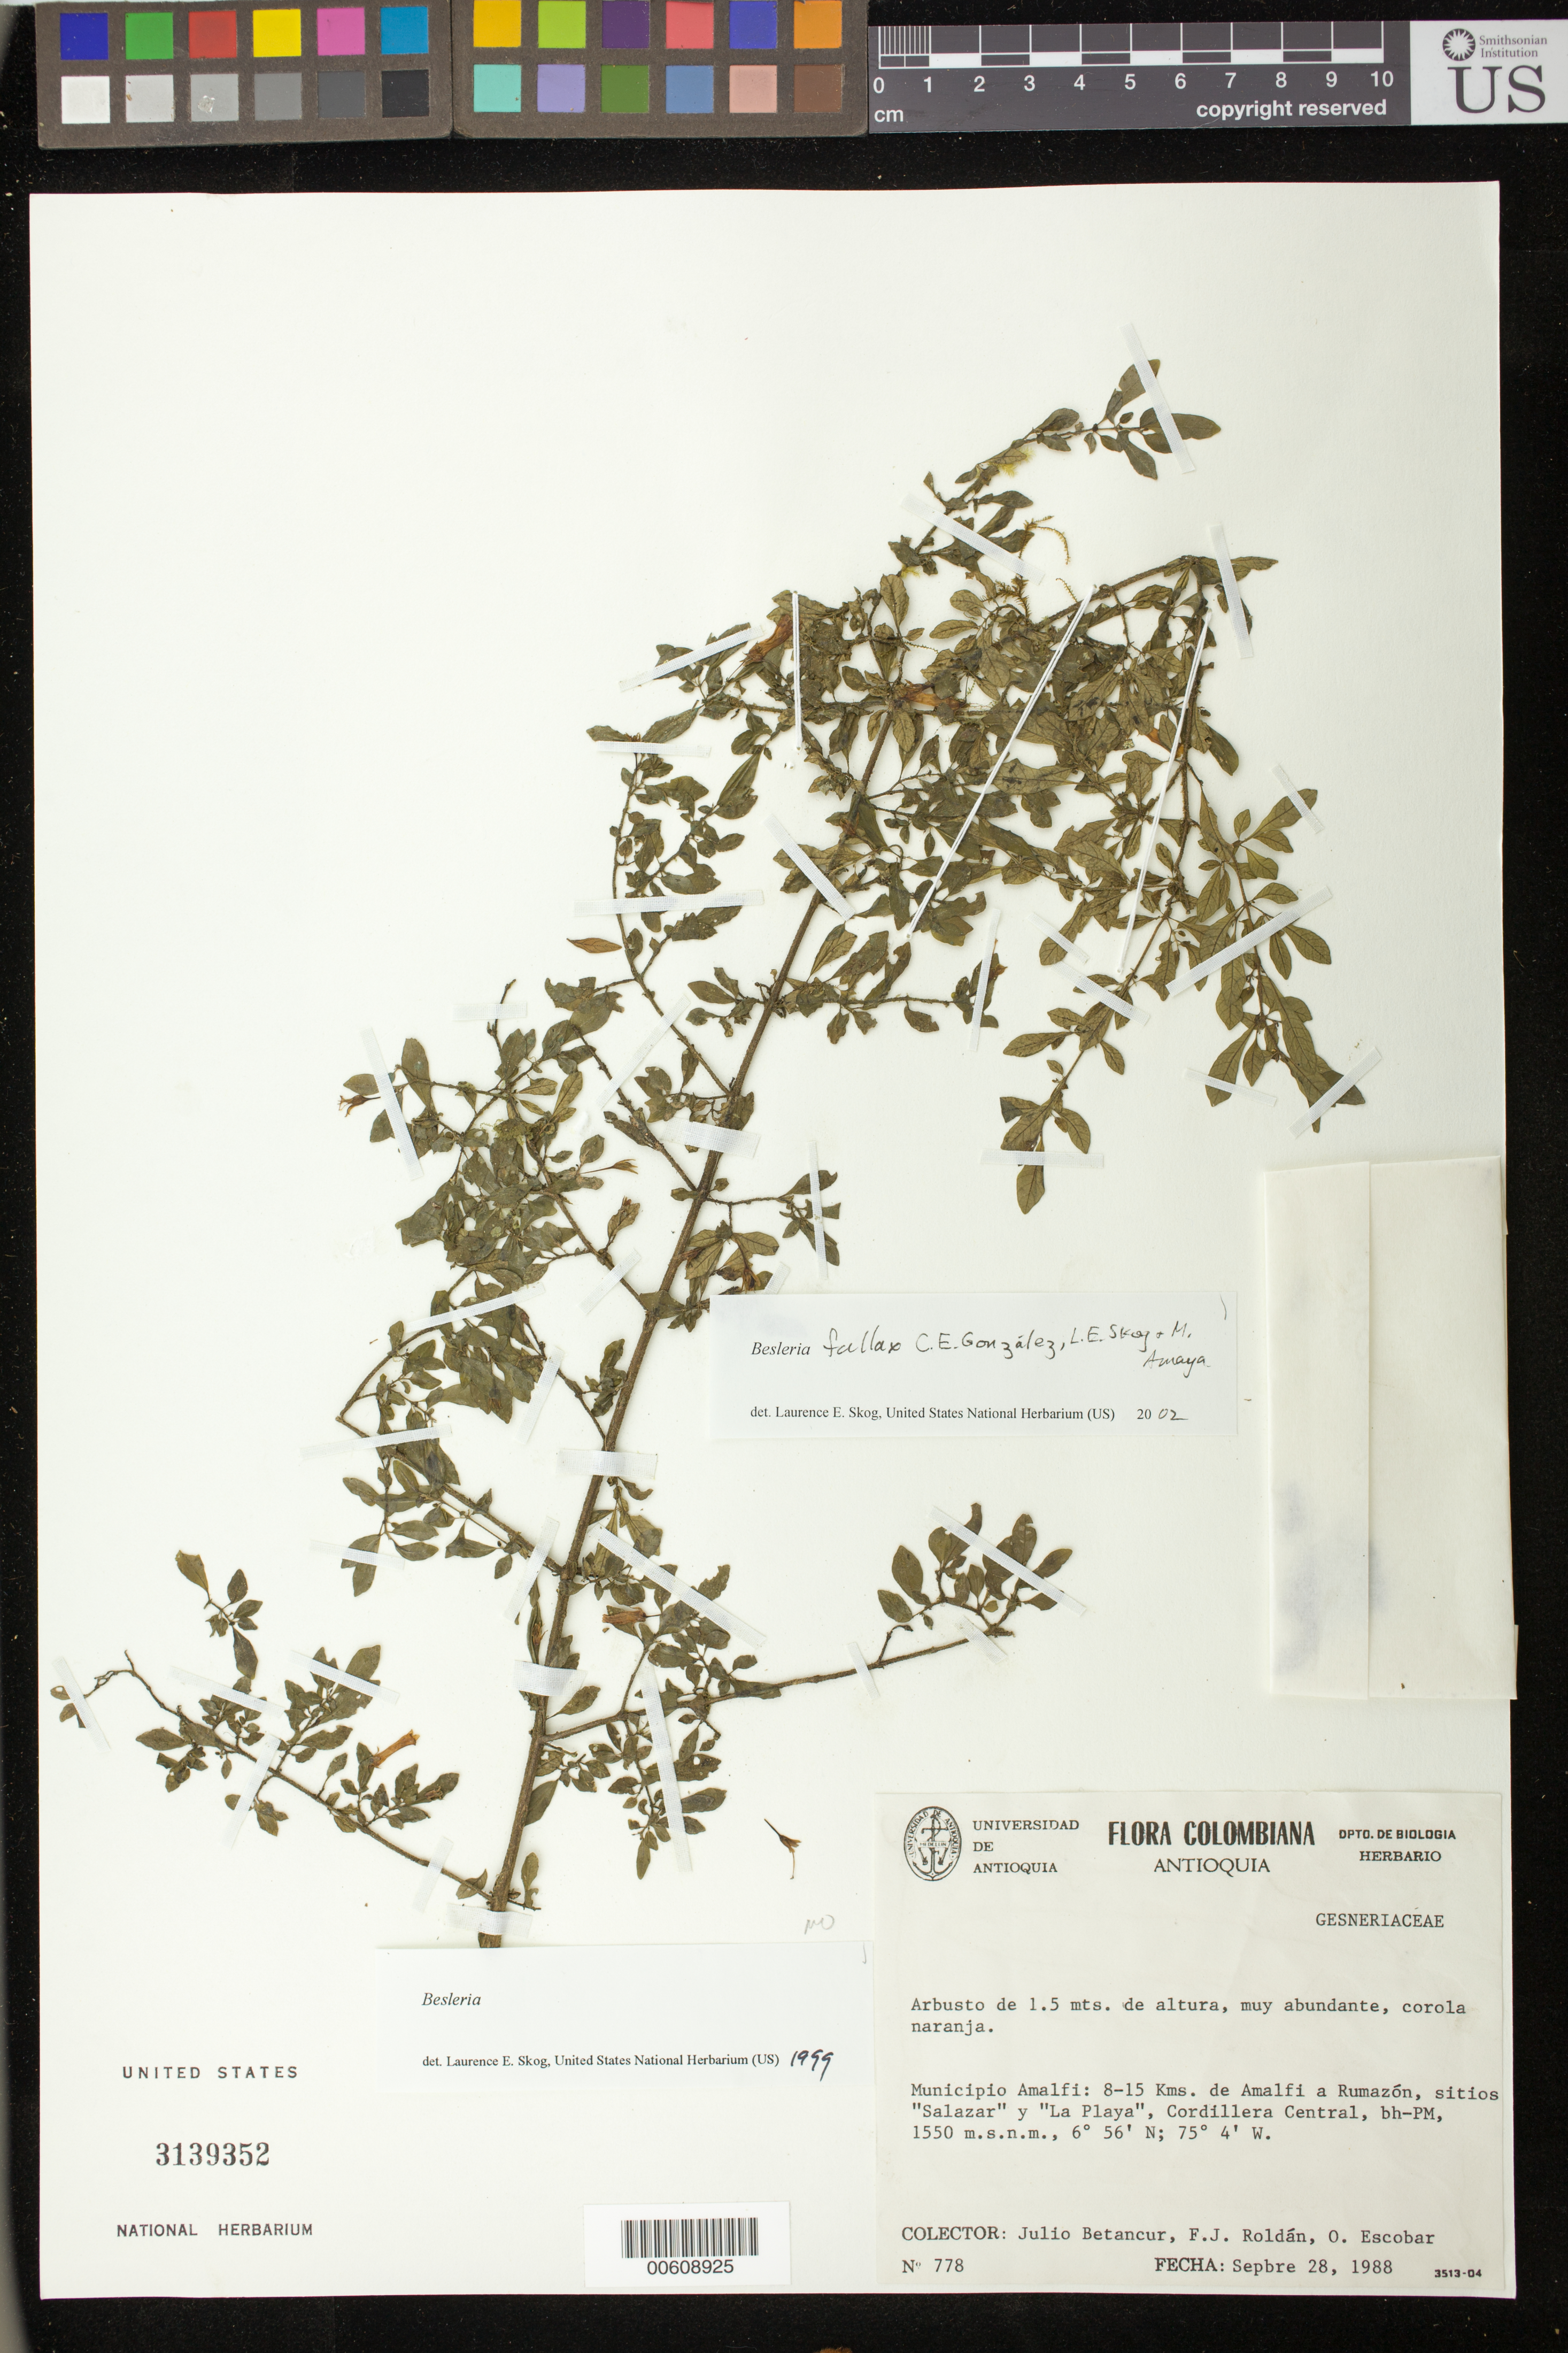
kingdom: Plantae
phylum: Tracheophyta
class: Magnoliopsida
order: Lamiales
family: Gesneriaceae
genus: Besleria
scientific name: Besleria fallax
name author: C.W. González et al.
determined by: Skog, Laurence E.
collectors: J. C. Betancur, F. J. Roldán & O. D. Escobar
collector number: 778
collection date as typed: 28 Sep 1988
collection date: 1988-09-28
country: Colombia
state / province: Antioquia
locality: Mpio. Amalfi: 8-15 km de Amalfi a Rumazón, sitios "Salazar" y "La Playa", Cordillera Central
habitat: bh-PM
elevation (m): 1550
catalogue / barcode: US 3139352